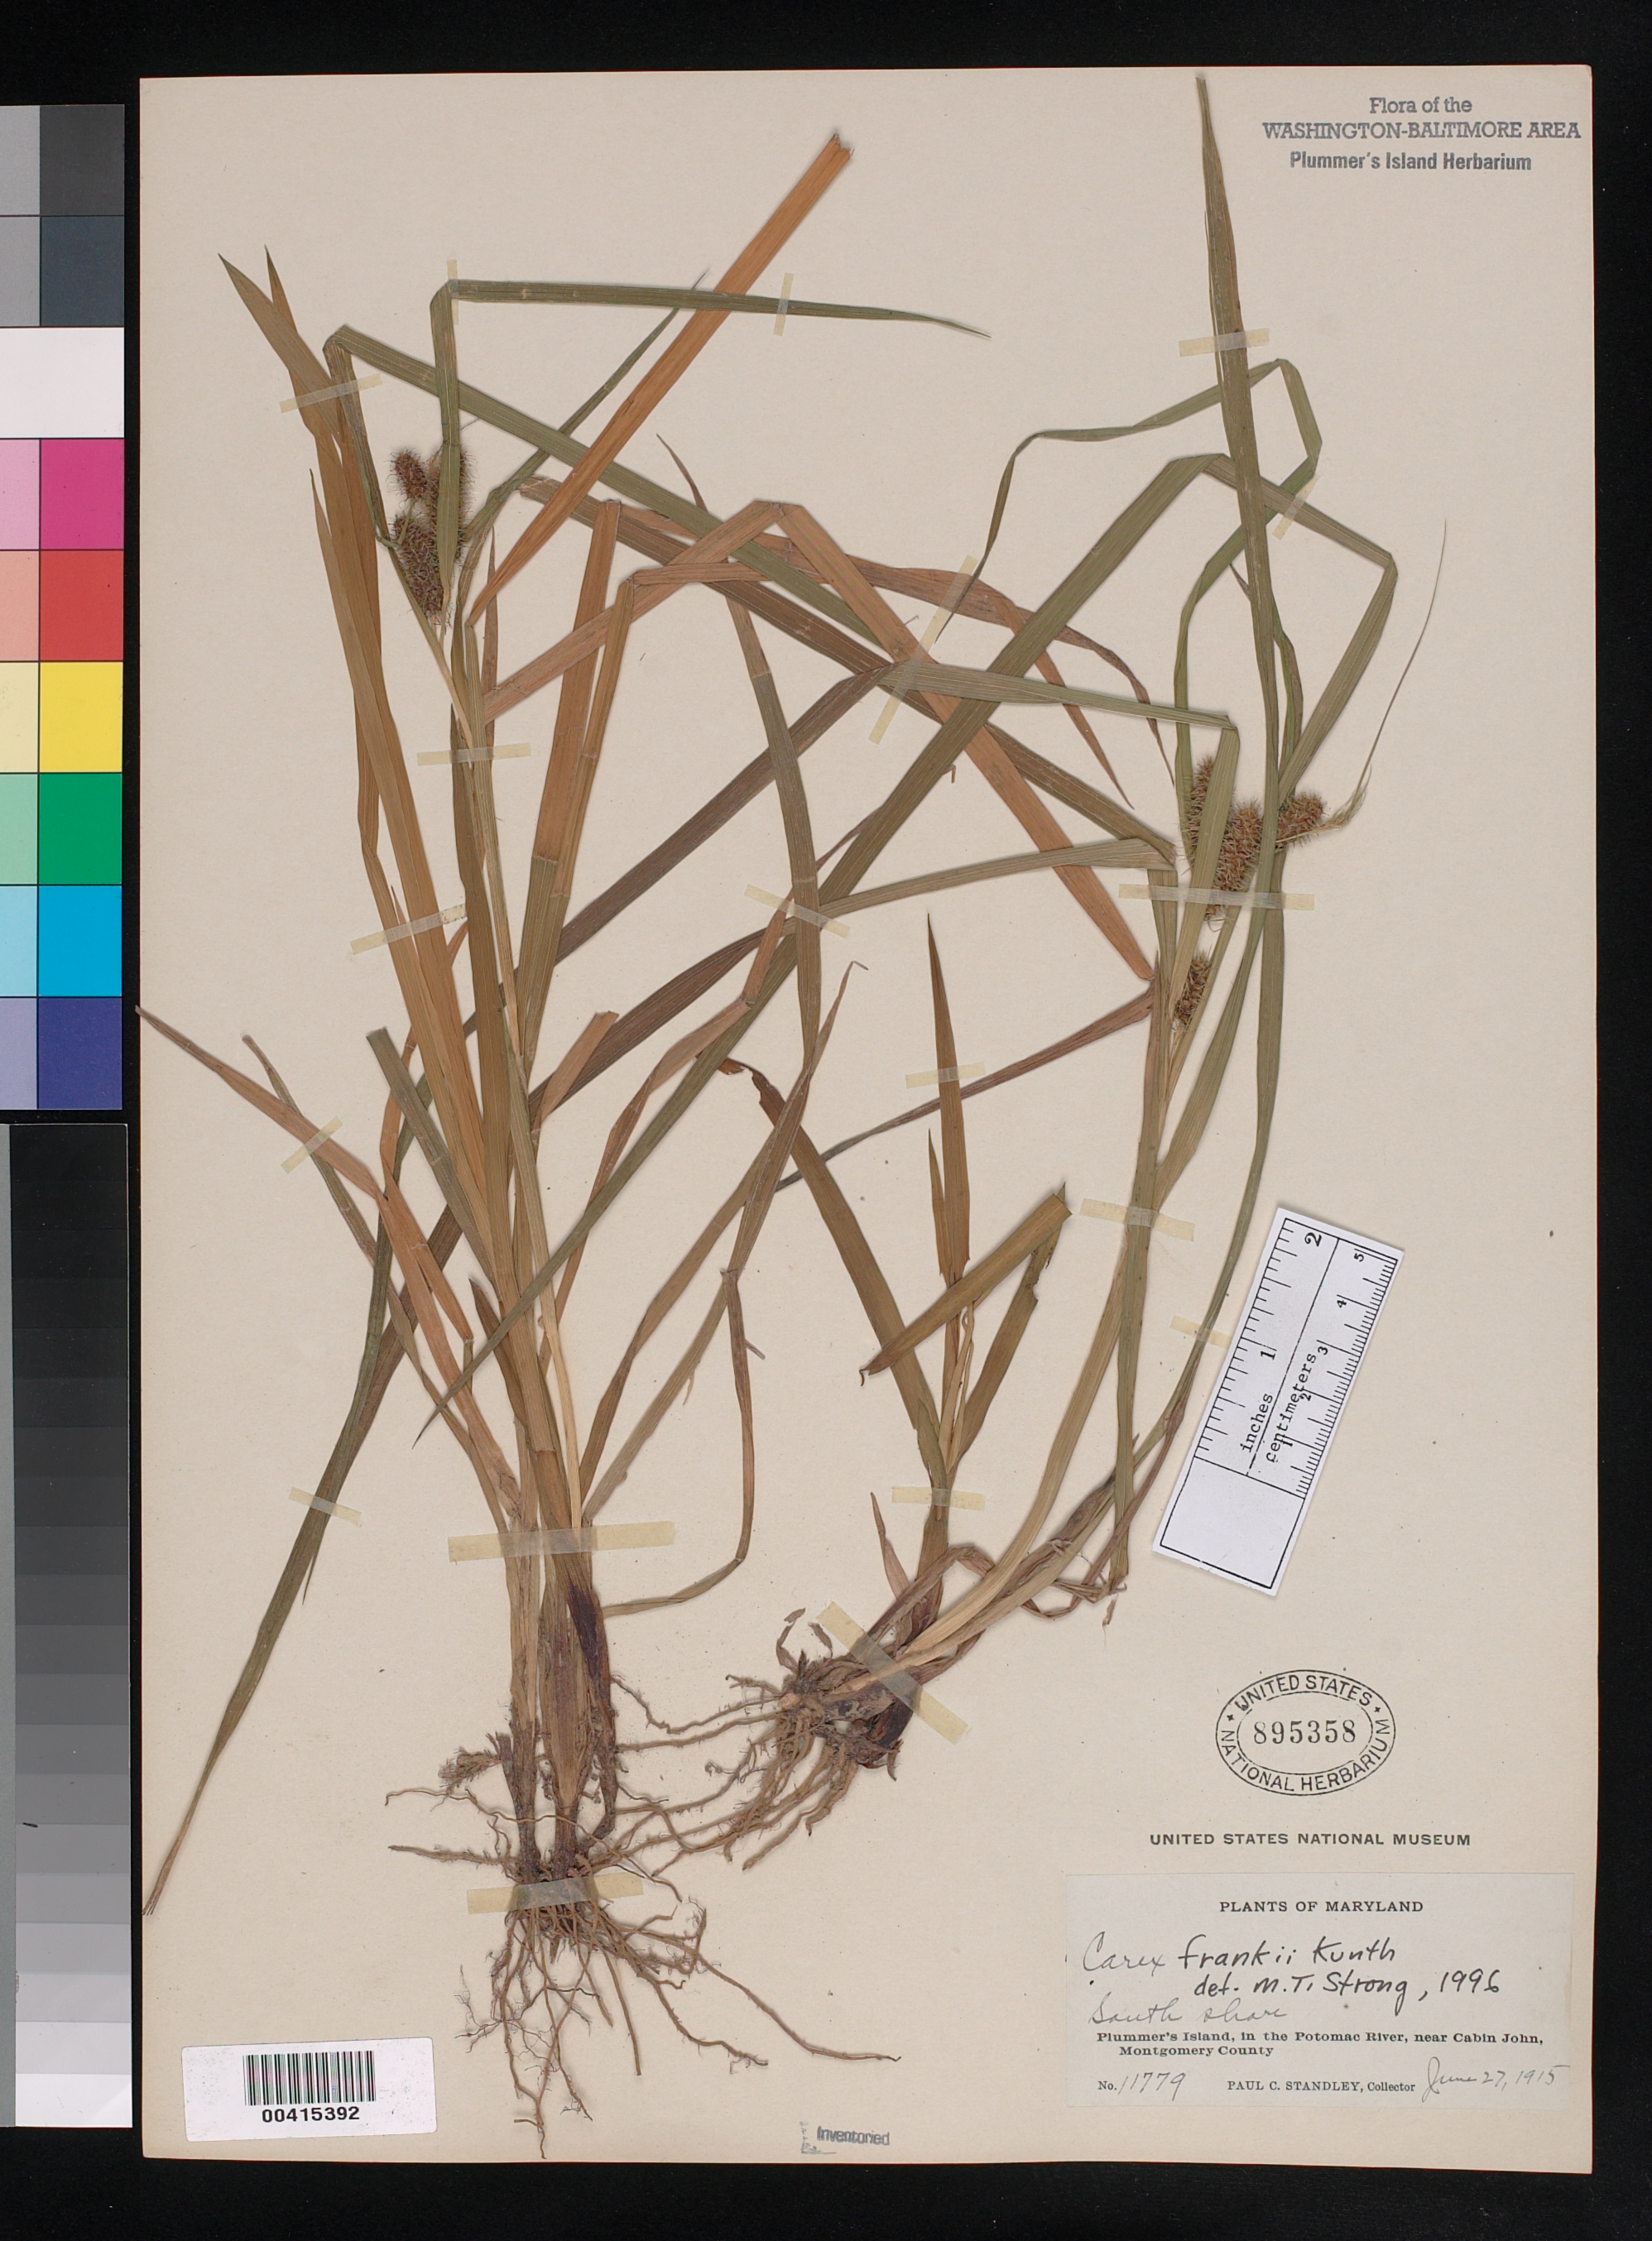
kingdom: Plantae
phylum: Tracheophyta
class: Liliopsida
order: Poales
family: Cyperaceae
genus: Carex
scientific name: Carex frankii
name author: Kunth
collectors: P. C. Standley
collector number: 11779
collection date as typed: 27 Jun 1915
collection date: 1915-06-27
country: United States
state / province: Maryland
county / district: Montgomery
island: Plummers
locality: Plummer's Island; south shore Plummers Island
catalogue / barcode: US 895358